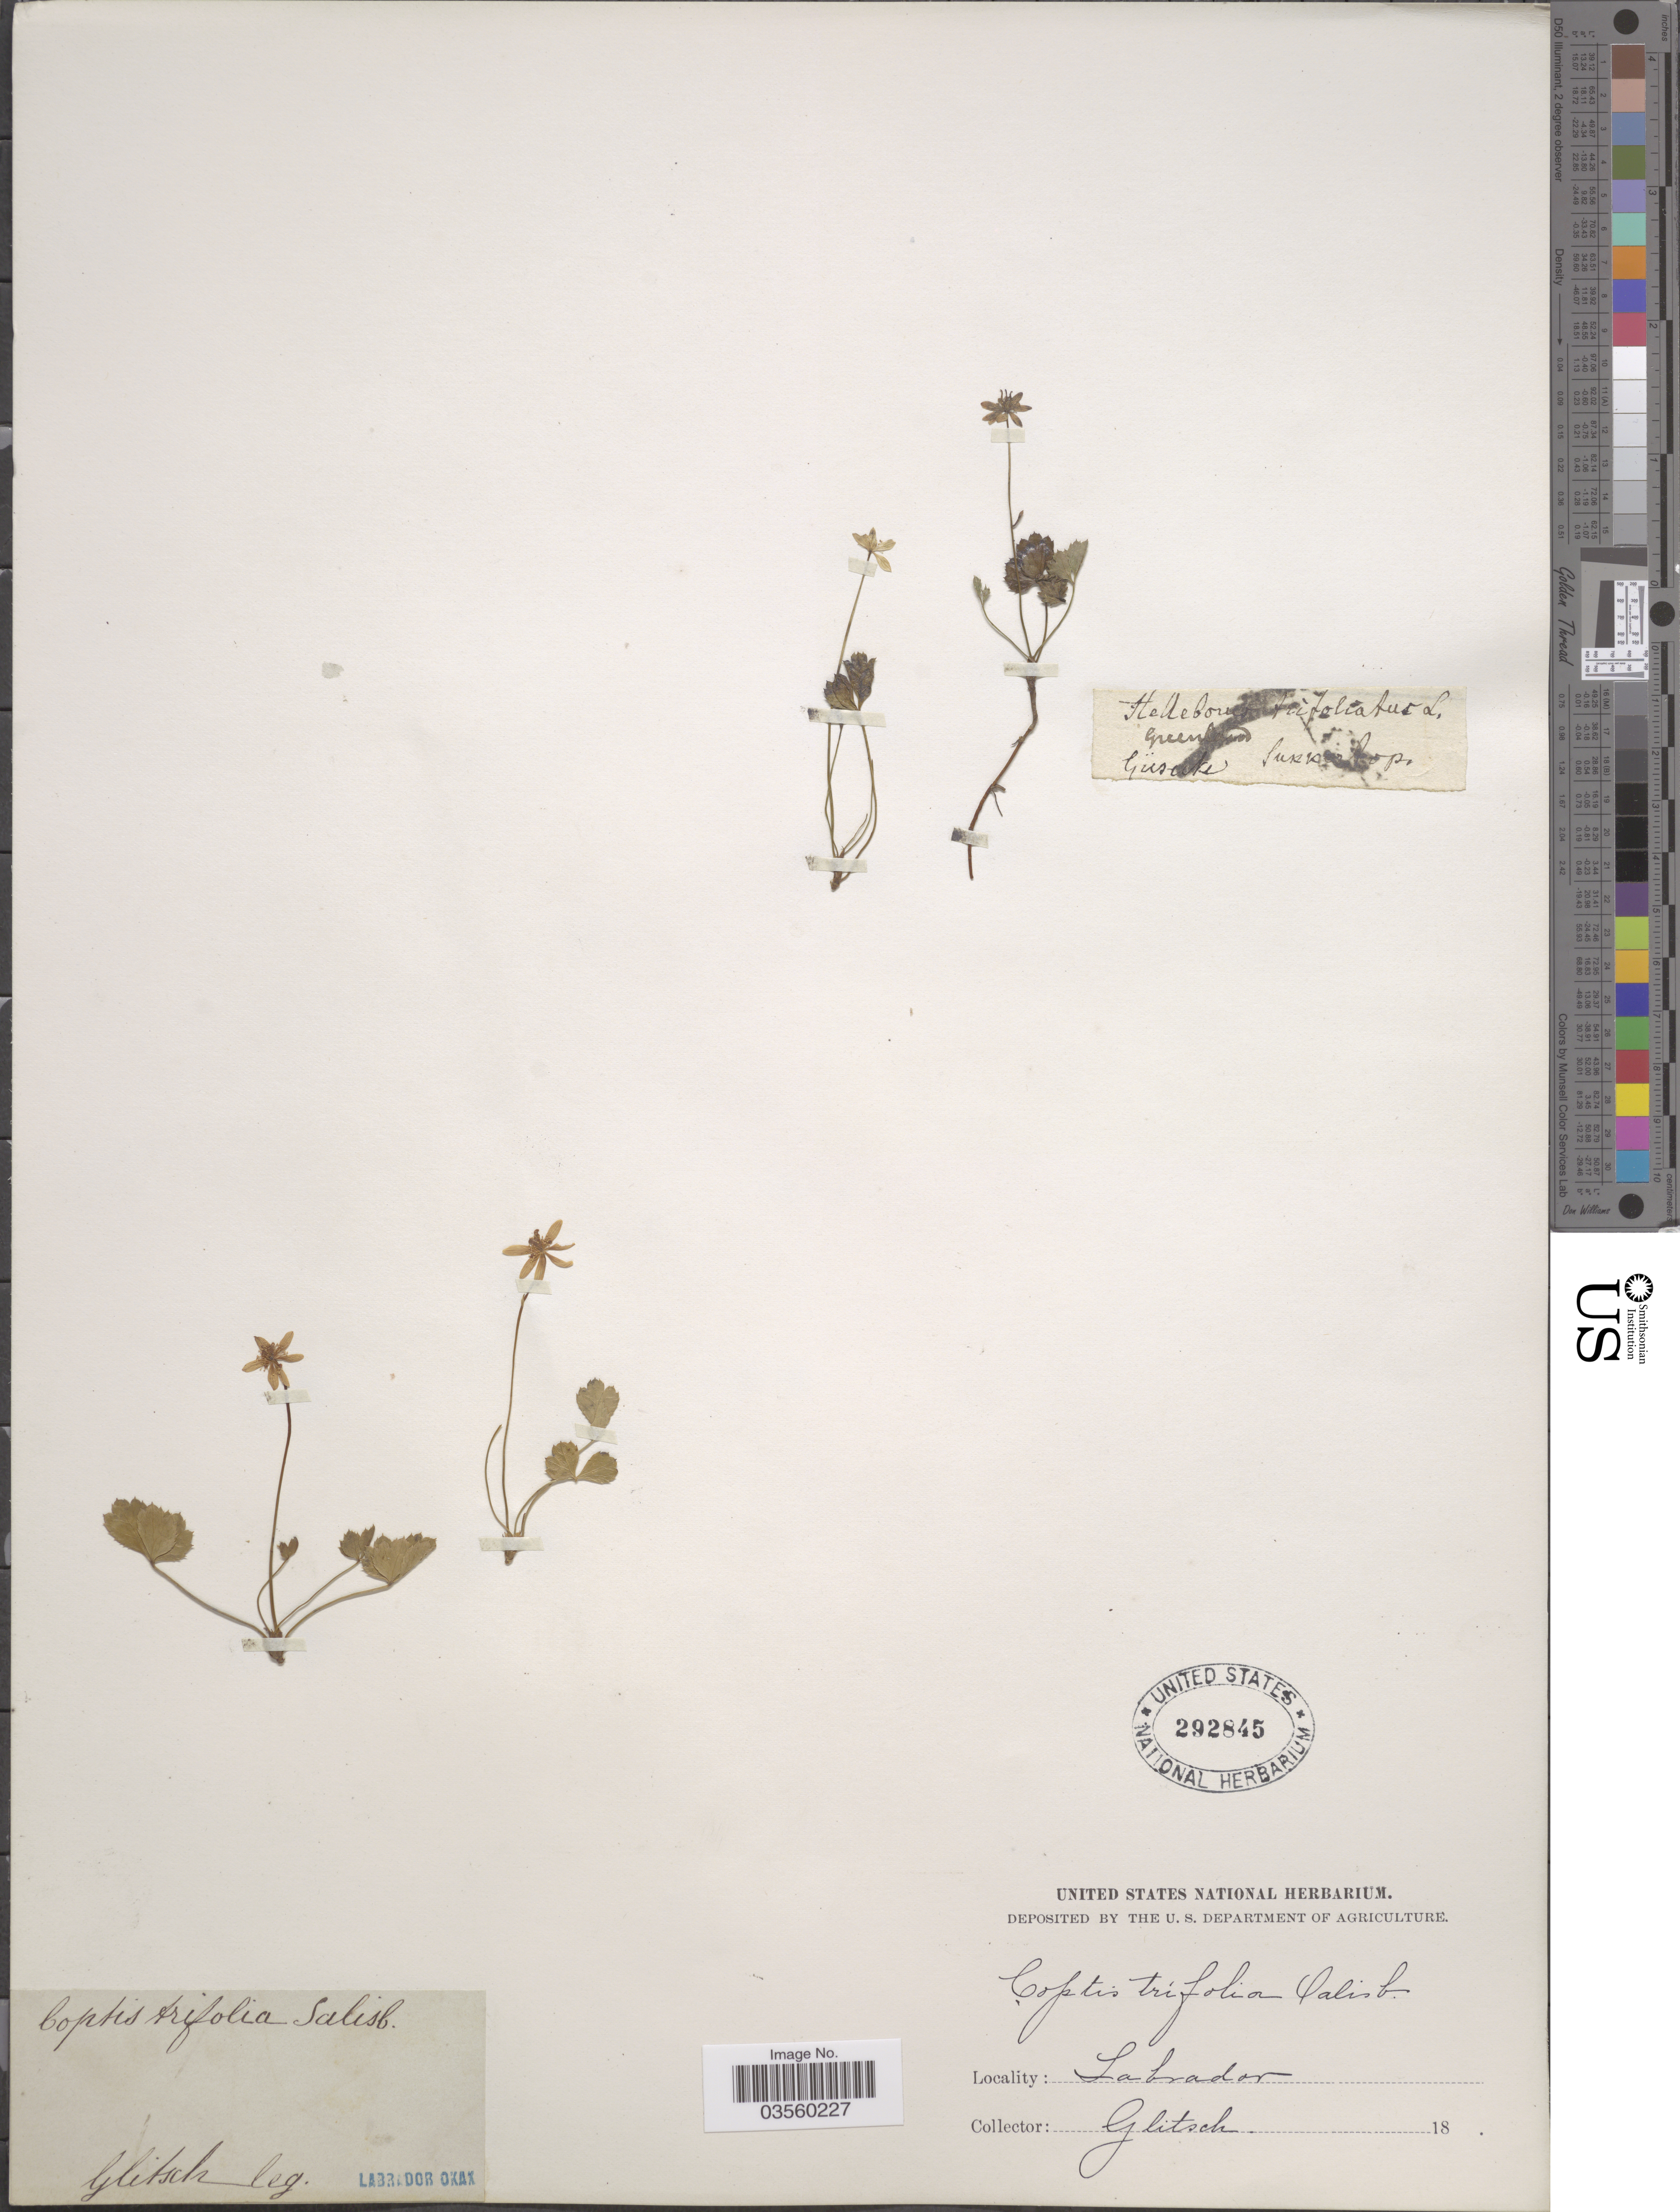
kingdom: Plantae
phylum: Tracheophyta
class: Magnoliopsida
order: Ranunculales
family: Ranunculaceae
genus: Coptis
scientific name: Coptis trifolia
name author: (L.) Salisb.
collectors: Glitsch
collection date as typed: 18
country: Canada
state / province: Newfoundland and Labrador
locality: Labrador.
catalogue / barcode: US 292845